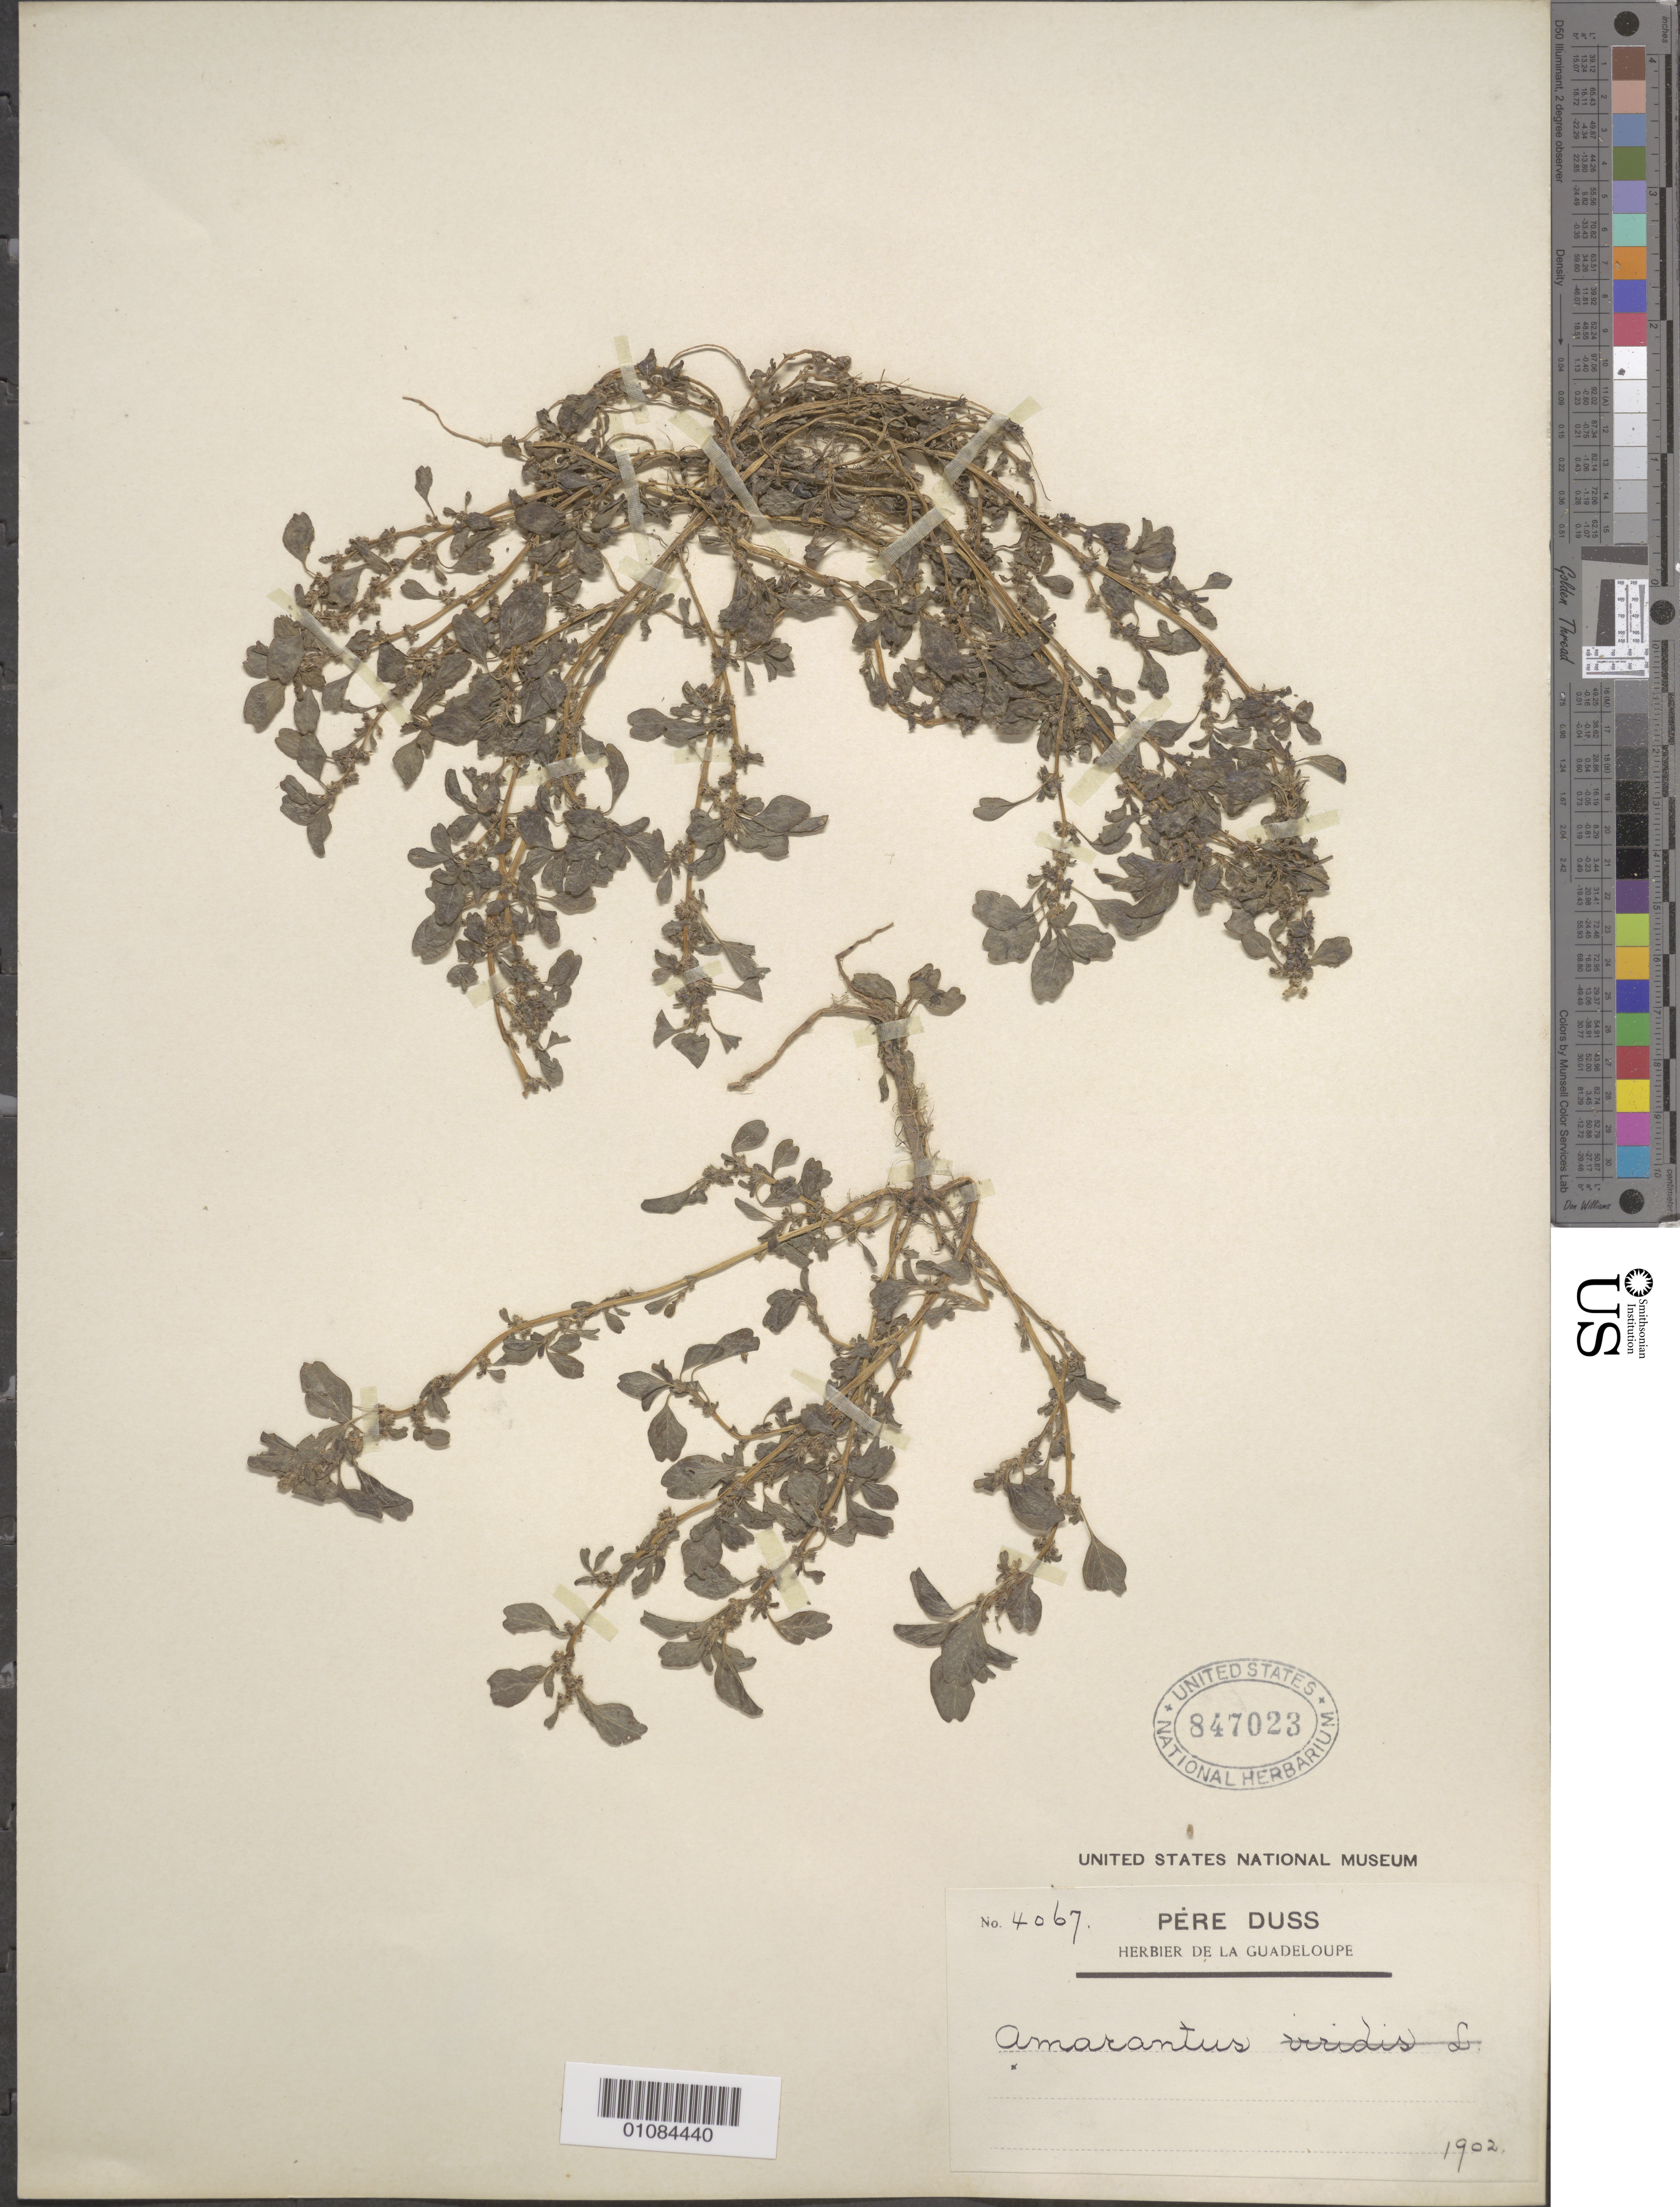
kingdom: Plantae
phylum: Tracheophyta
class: Magnoliopsida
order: Caryophyllales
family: Amaranthaceae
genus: Amaranthus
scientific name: Amaranthus gracilis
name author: Desf. ex Poir.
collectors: Père Duss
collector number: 4067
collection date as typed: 1902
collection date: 1902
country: Guadeloupe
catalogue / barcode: US 847023